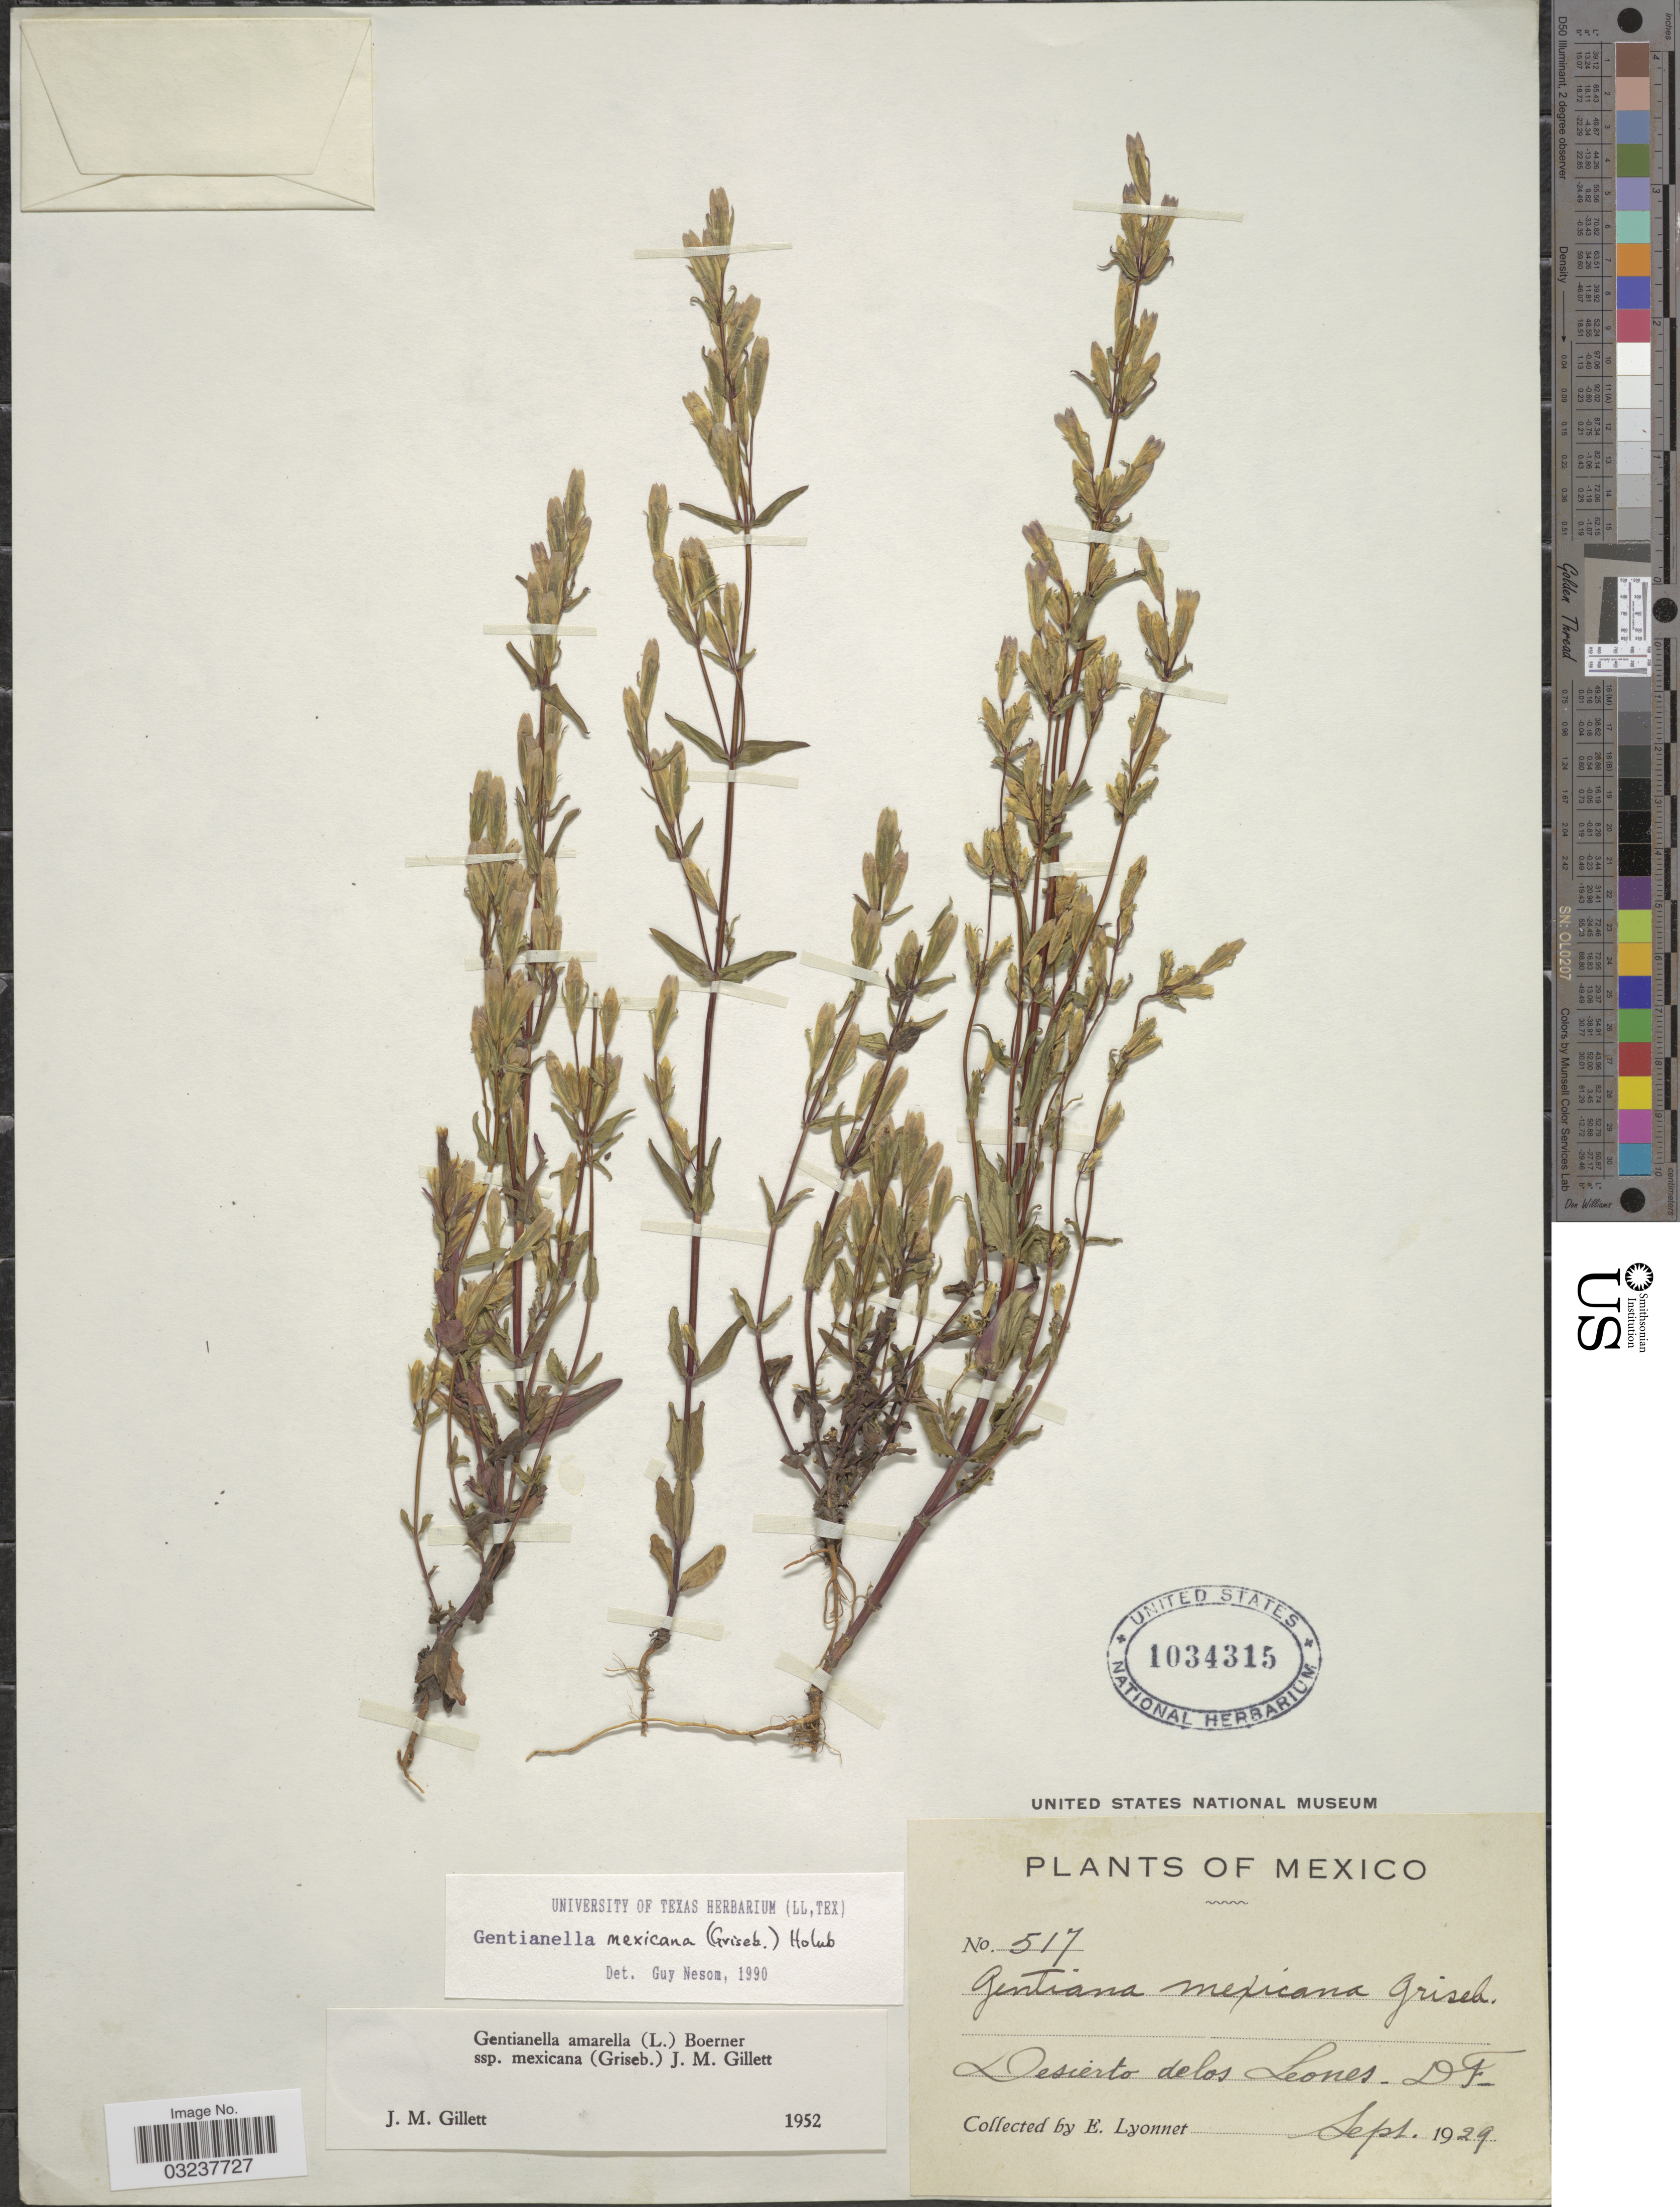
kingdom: Plantae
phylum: Tracheophyta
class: Magnoliopsida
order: Gentianales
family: Gentianaceae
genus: Gentianella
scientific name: Gentianella mexicana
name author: (Griseb.) Holub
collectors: E. Lyonnet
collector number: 517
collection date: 1929-09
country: Mexico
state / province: Distrito Federal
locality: Desierto de los Leones - DF.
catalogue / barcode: US 1034315